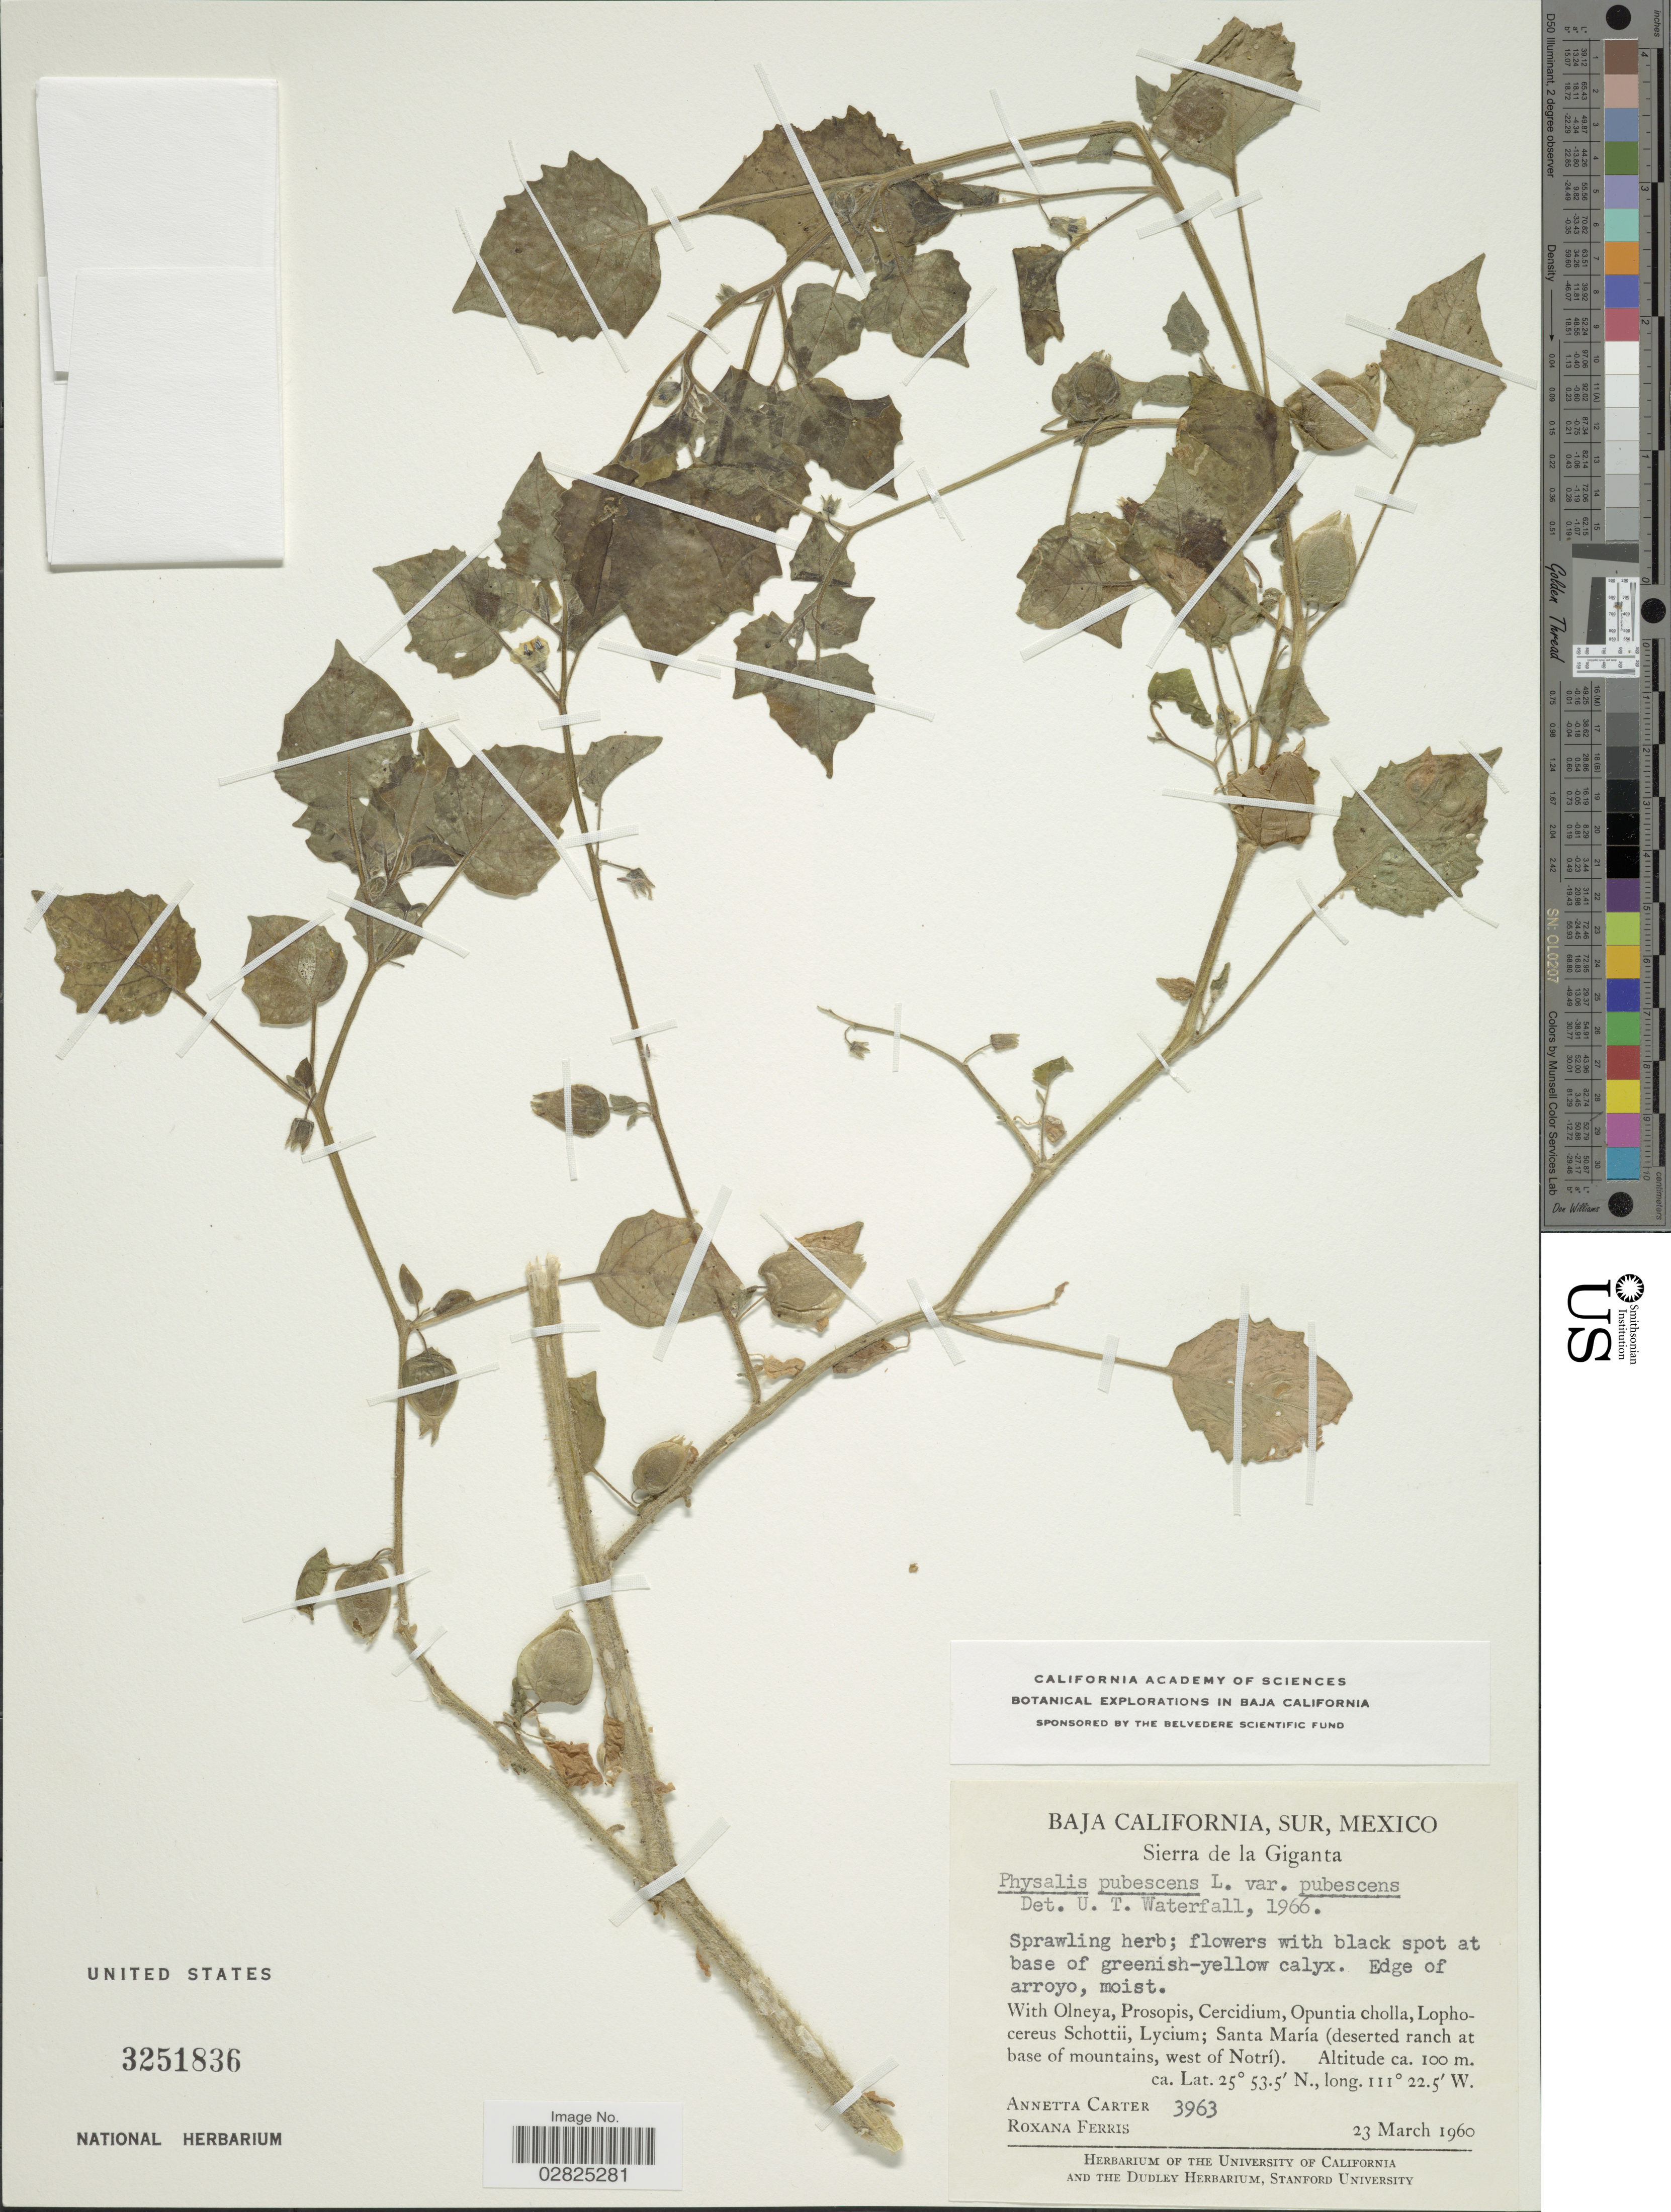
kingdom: Plantae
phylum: Tracheophyta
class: Magnoliopsida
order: Solanales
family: Solanaceae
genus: Physalis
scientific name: Physalis pubescens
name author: L.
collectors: A. Carter & R. S. Ferris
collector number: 3963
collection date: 1960-03-23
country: Mexico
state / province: Baja California Sur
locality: Sierra de la Giganta, Santa María (deserted ranch at base of mountains, west of Notrí).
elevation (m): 100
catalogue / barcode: US 3251836